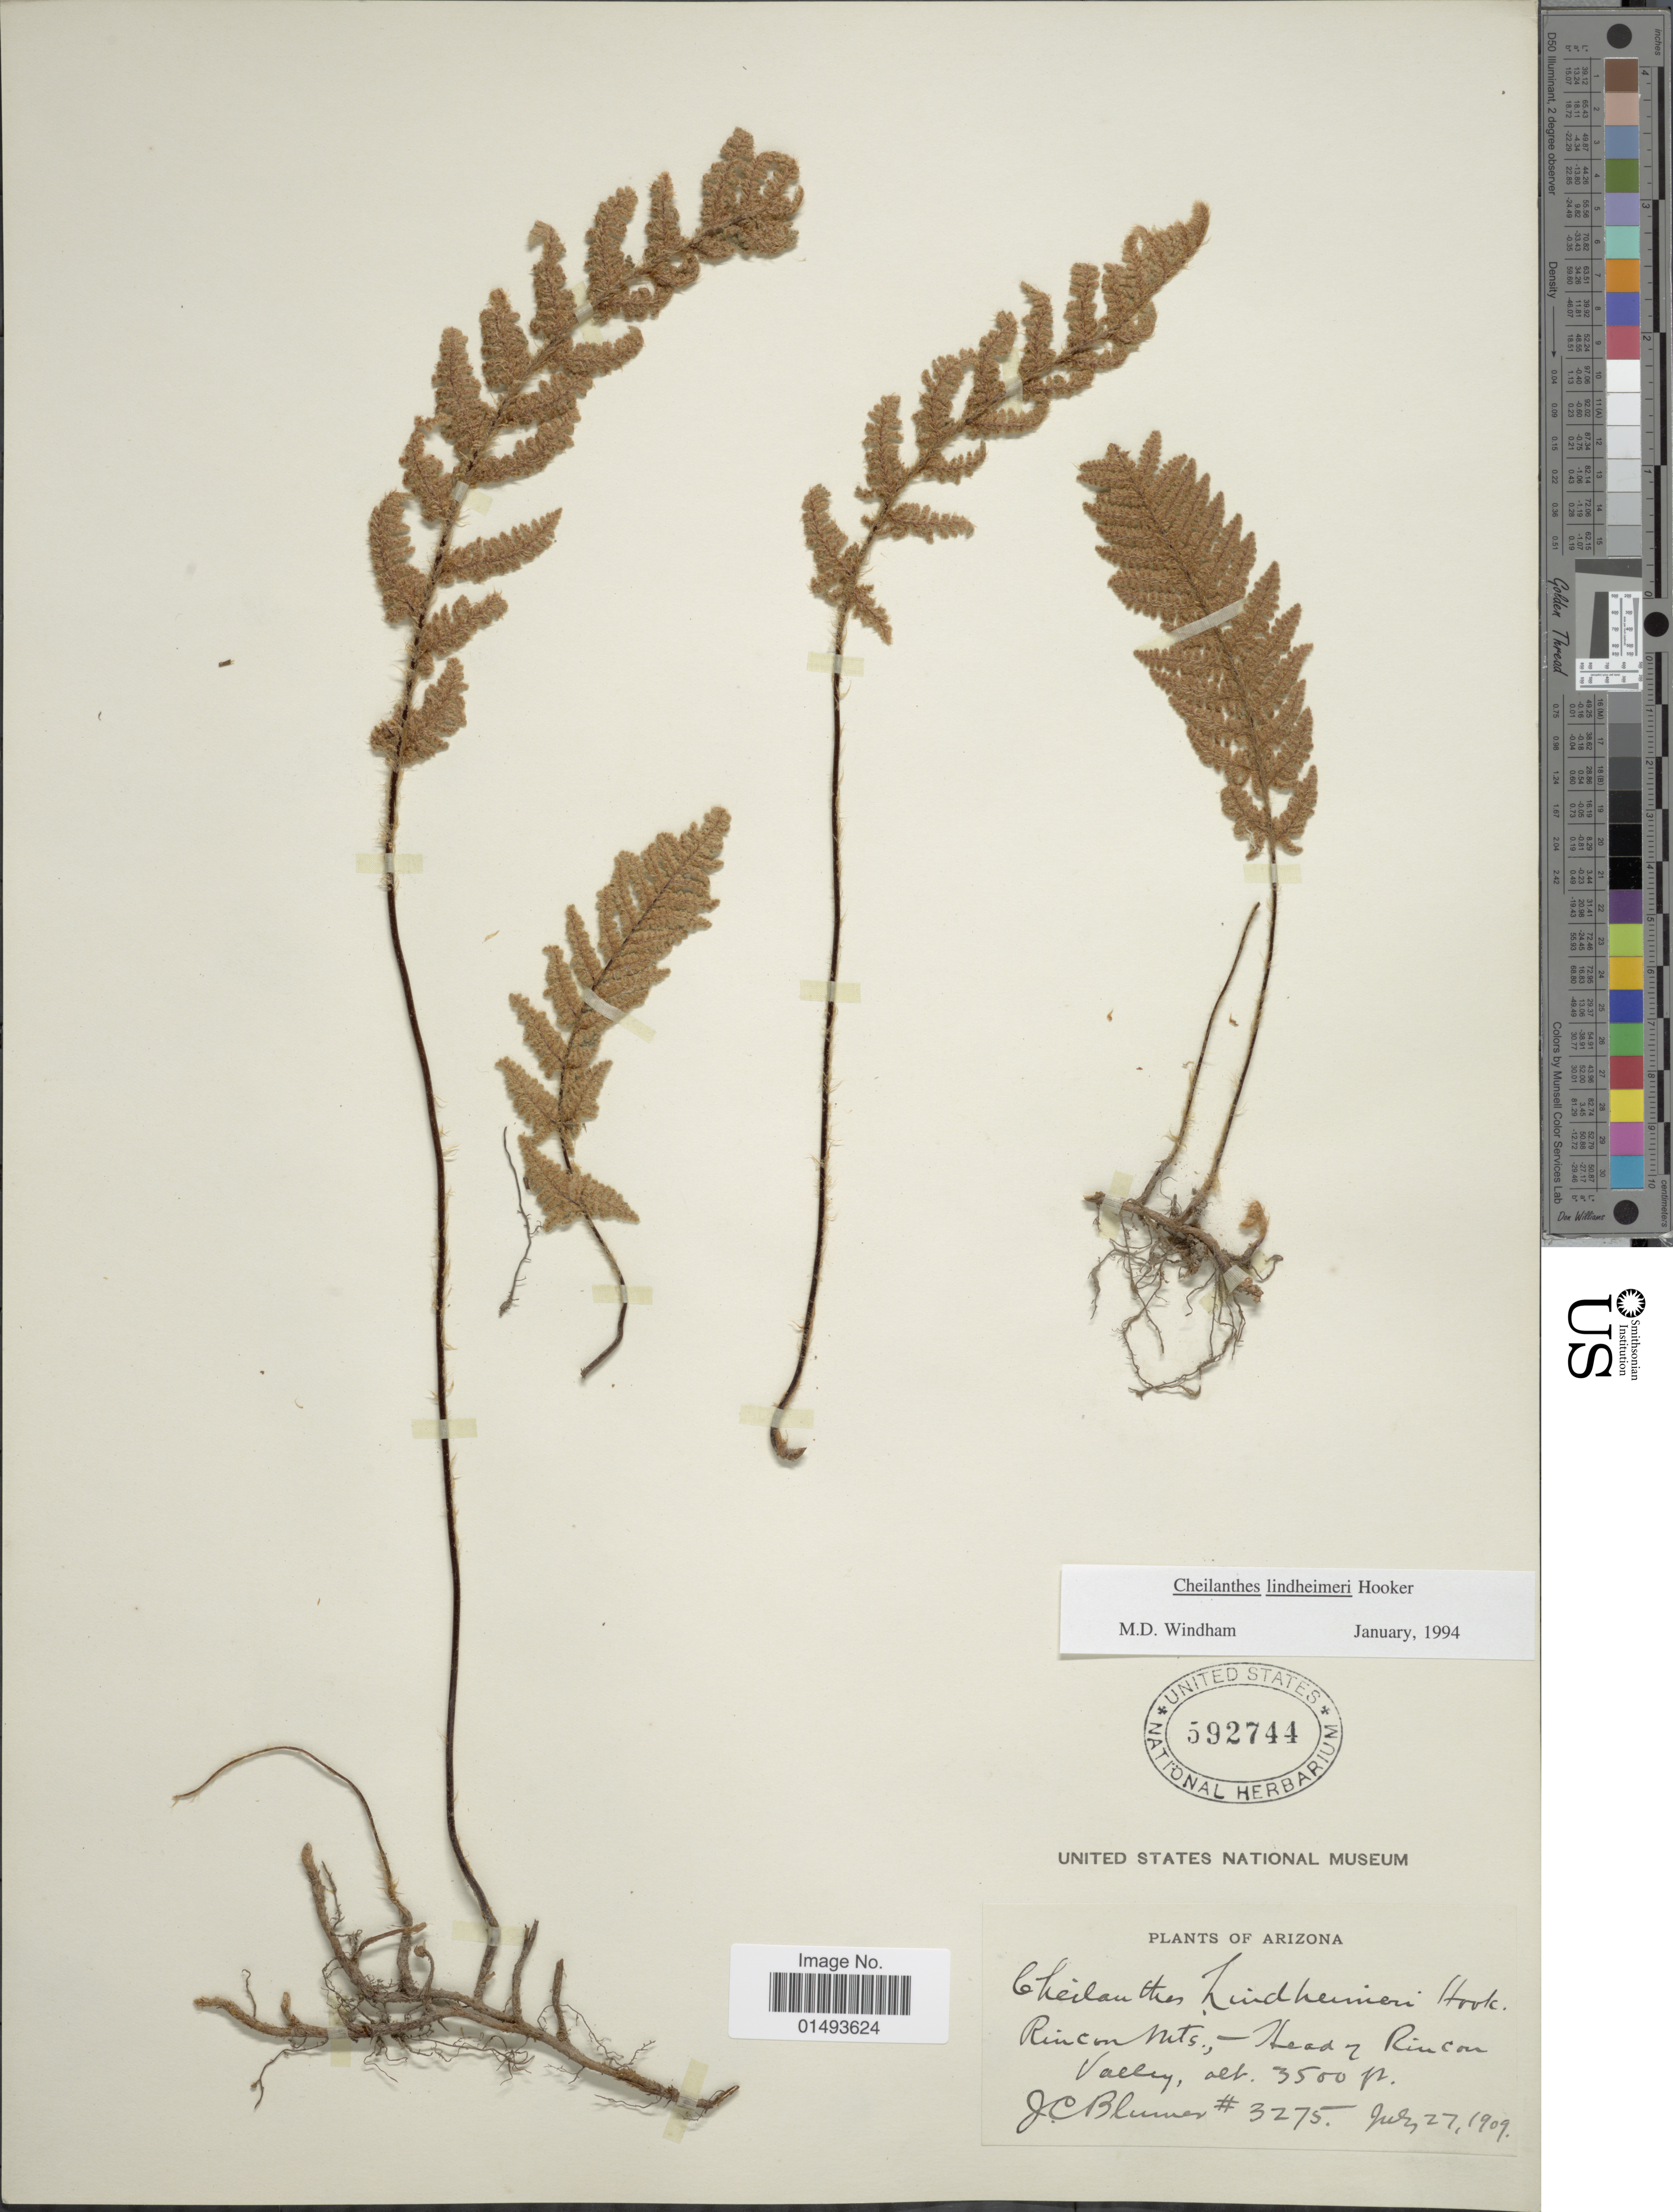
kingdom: Plantae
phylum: Tracheophyta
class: Polypodiopsida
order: Polypodiales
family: Pteridaceae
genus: Myriopteris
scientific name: Myriopteris lindheimeri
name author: (Hook.) J. Sm.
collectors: J. C. Blumer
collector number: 3275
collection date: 1909-07-27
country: United States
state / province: Arizona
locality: Plants of Arizona, Rincan Mts., head of Rincan Valley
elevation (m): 1067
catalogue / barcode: US 592744